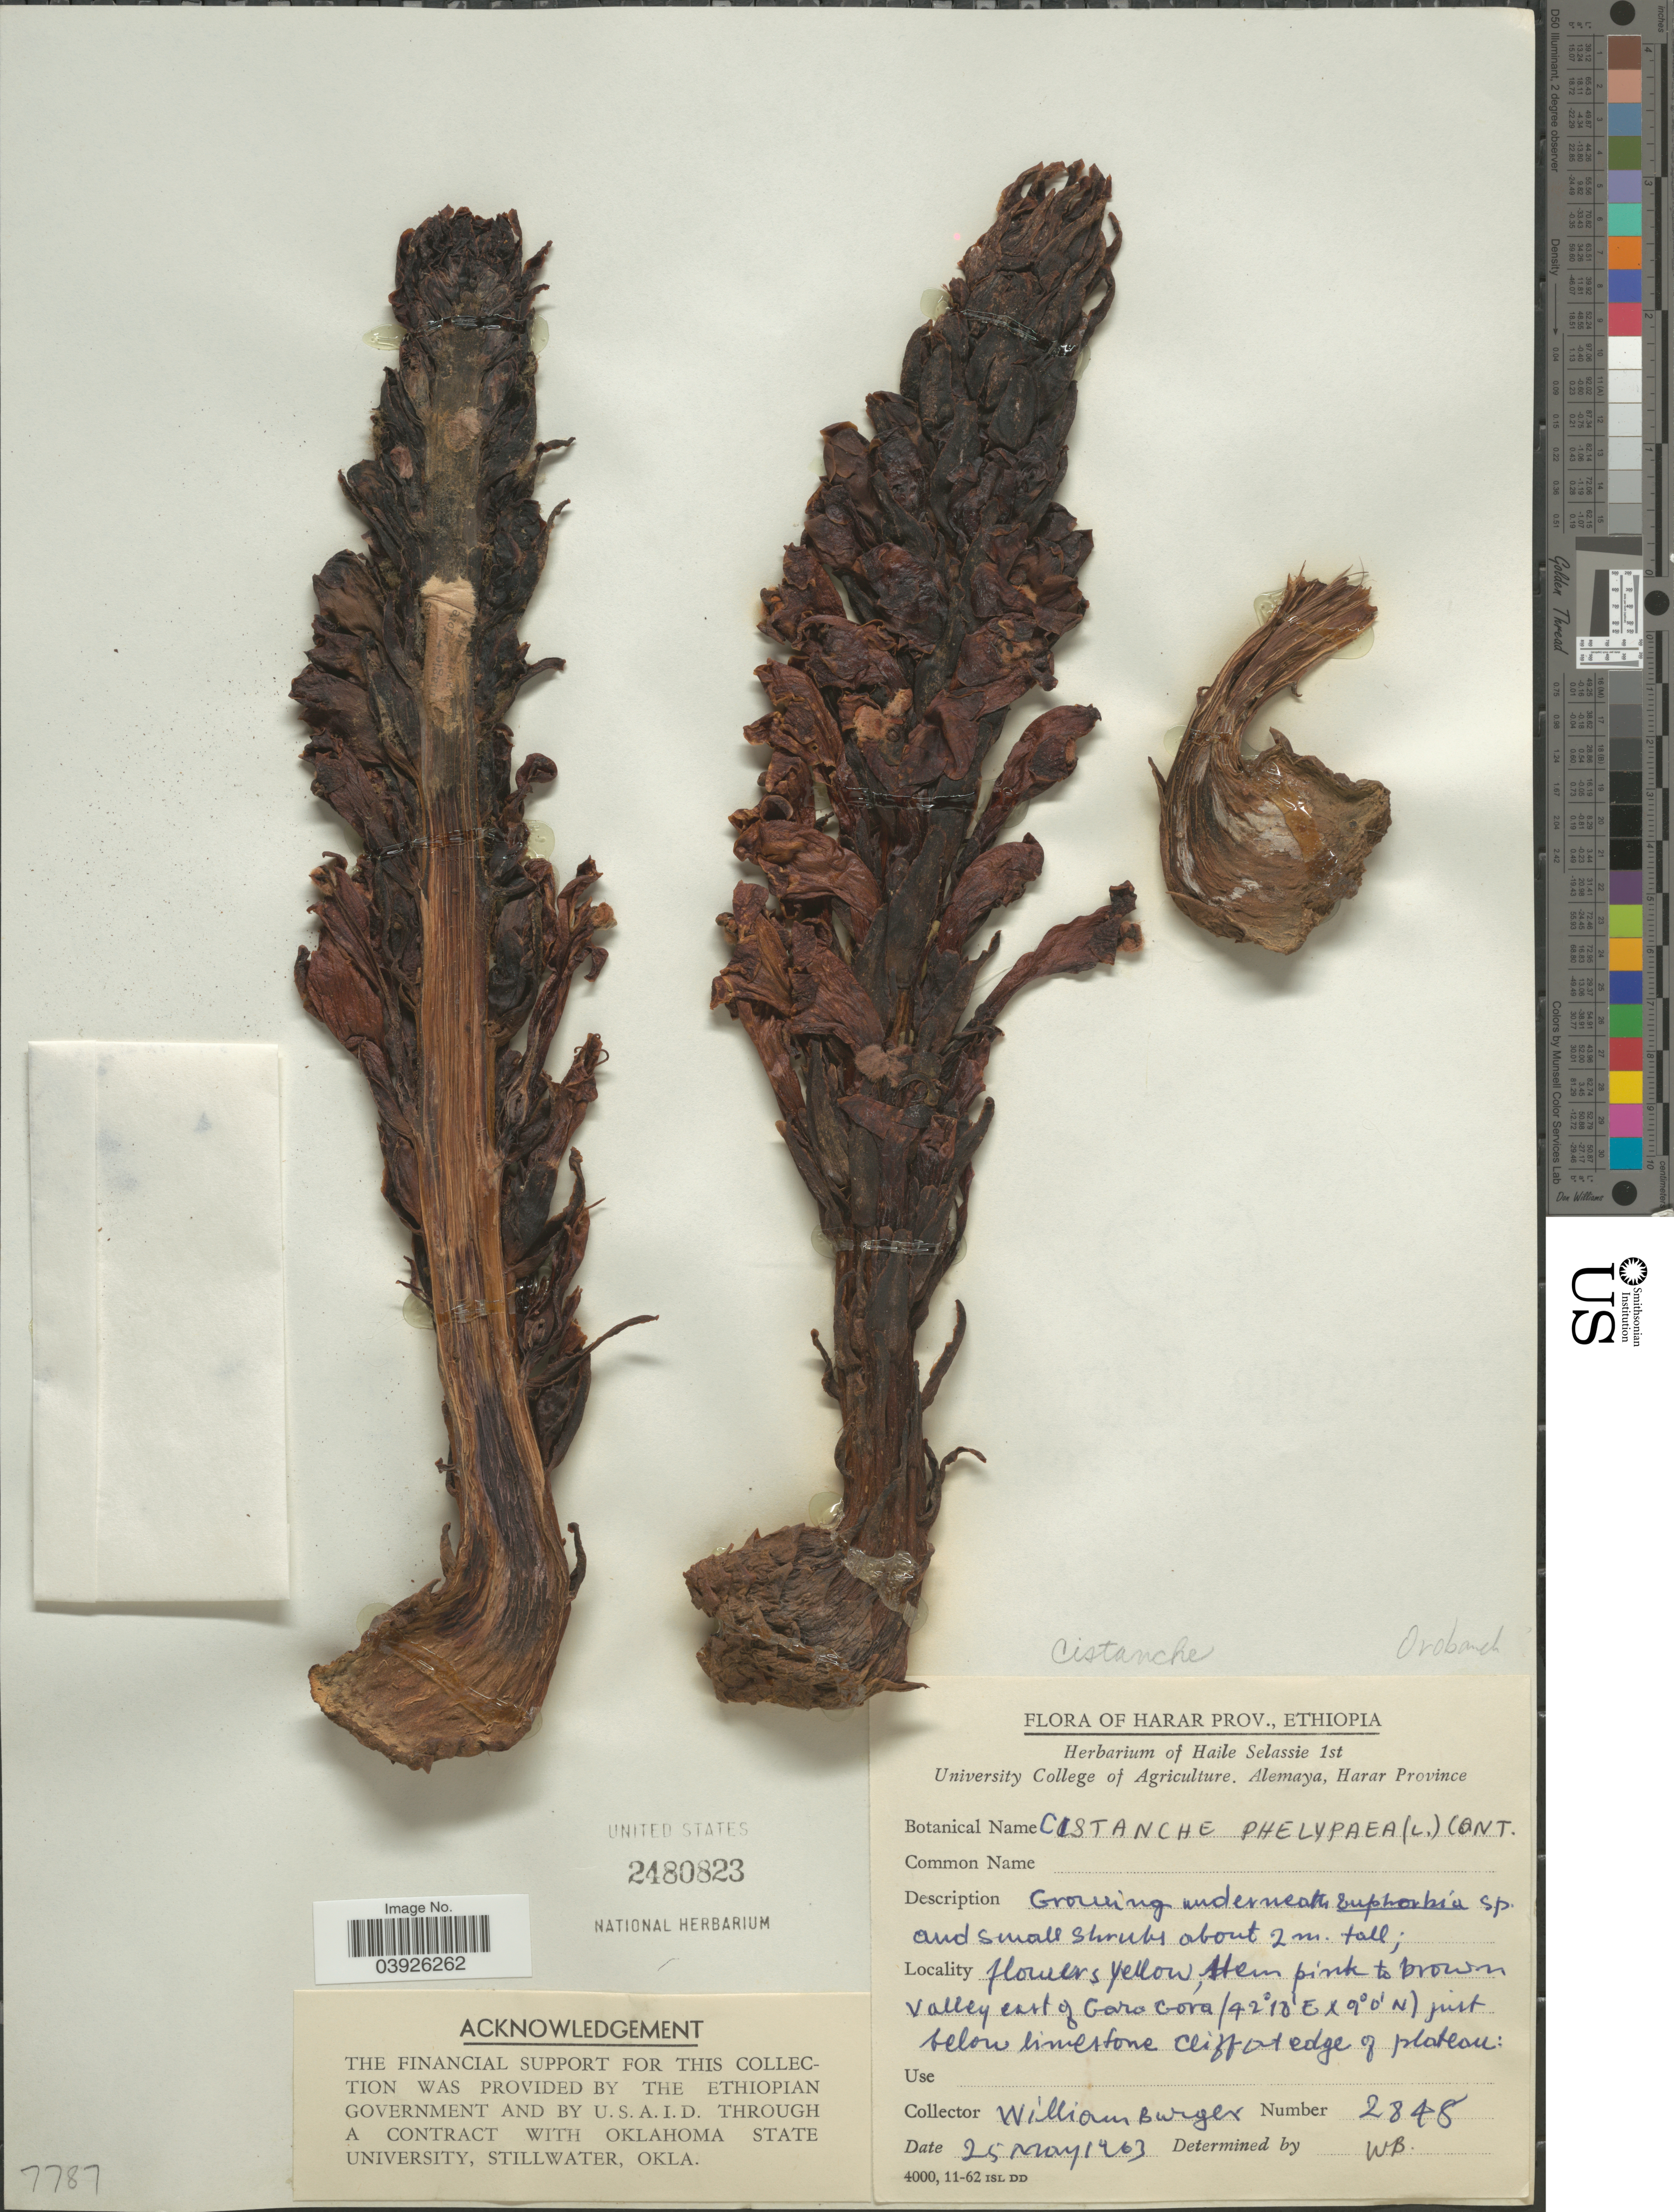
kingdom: Plantae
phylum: Tracheophyta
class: Magnoliopsida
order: Lamiales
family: Orobanchaceae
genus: Cistanche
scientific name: Cistanche phelypaea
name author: (L.) Cout.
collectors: W. Burger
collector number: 2848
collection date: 1963-05-25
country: Ethiopia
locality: Harar Prov. Valley east of Gora Gora just below limestone cliff at edge of plateau.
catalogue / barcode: US 2480823